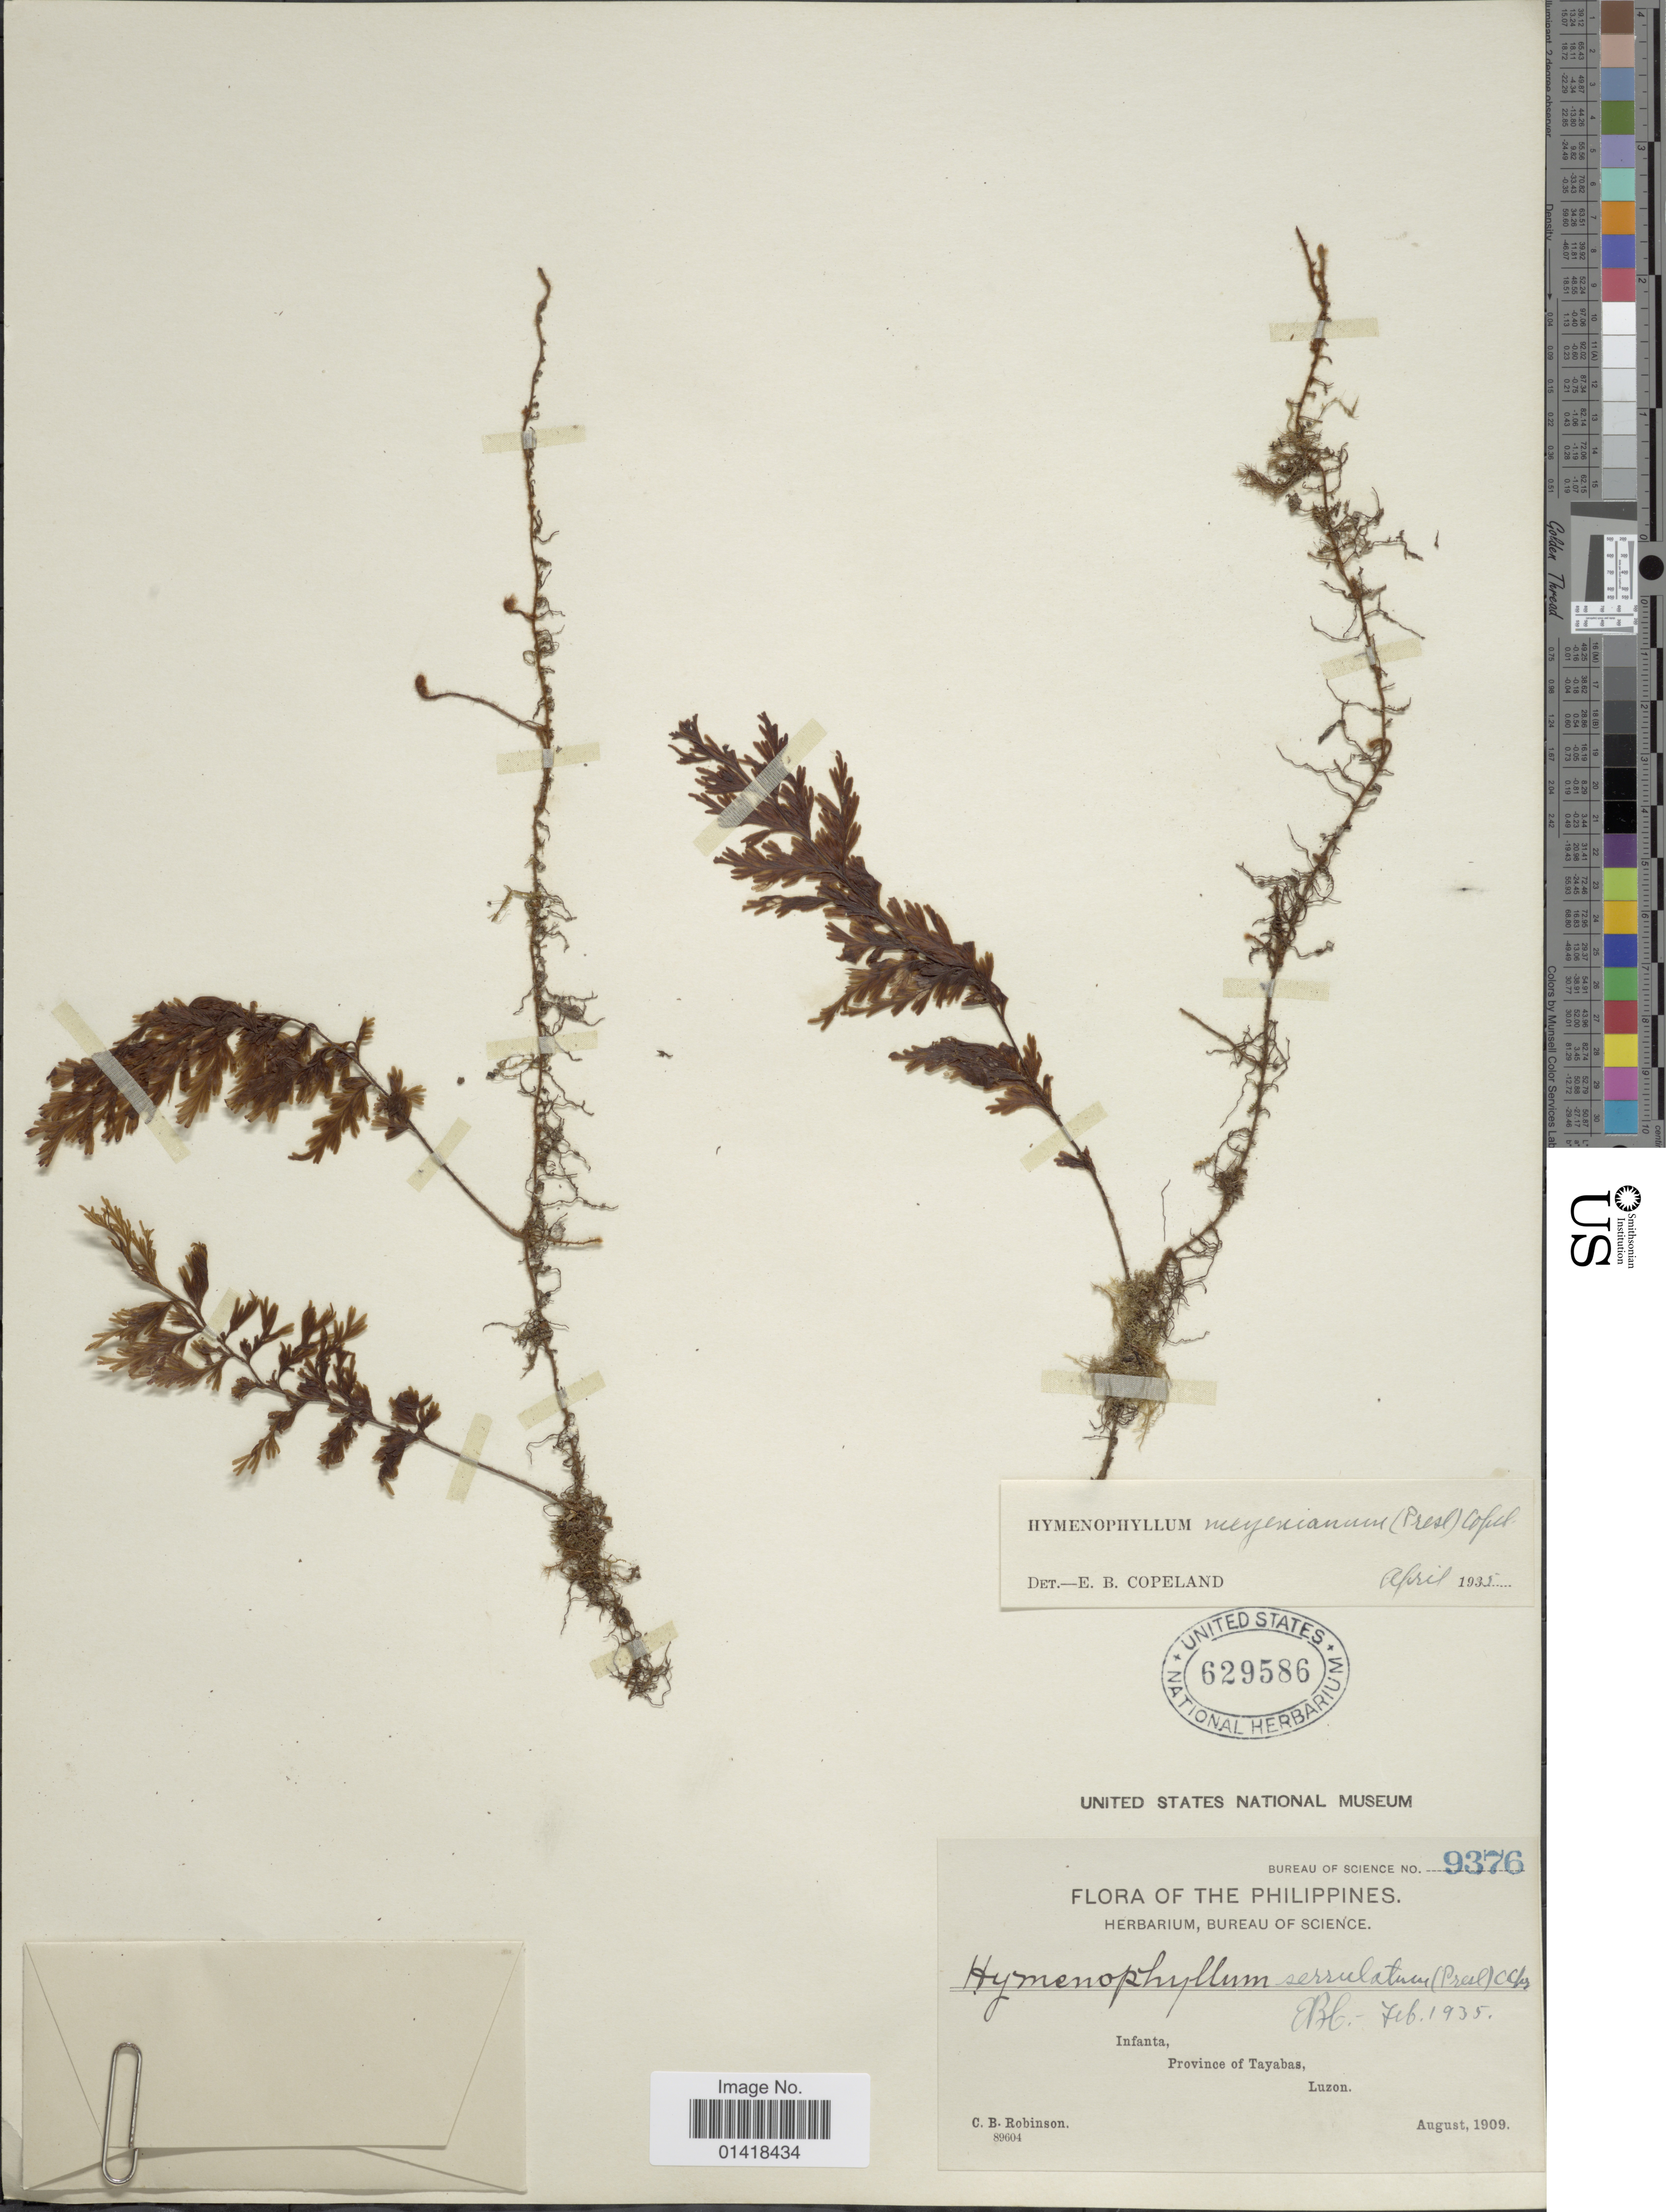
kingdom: Plantae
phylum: Tracheophyta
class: Polypodiopsida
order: Hymenophyllales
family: Hymenophyllaceae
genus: Hymenophyllum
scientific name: Hymenophyllum meyenianum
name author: (C. Presl) Copel.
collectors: C. Robinson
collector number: Bureau of Science 9376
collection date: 1909-08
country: Philippines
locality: The Philippines. Infanta. Province of Tayabas. Luzon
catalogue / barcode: US 629586